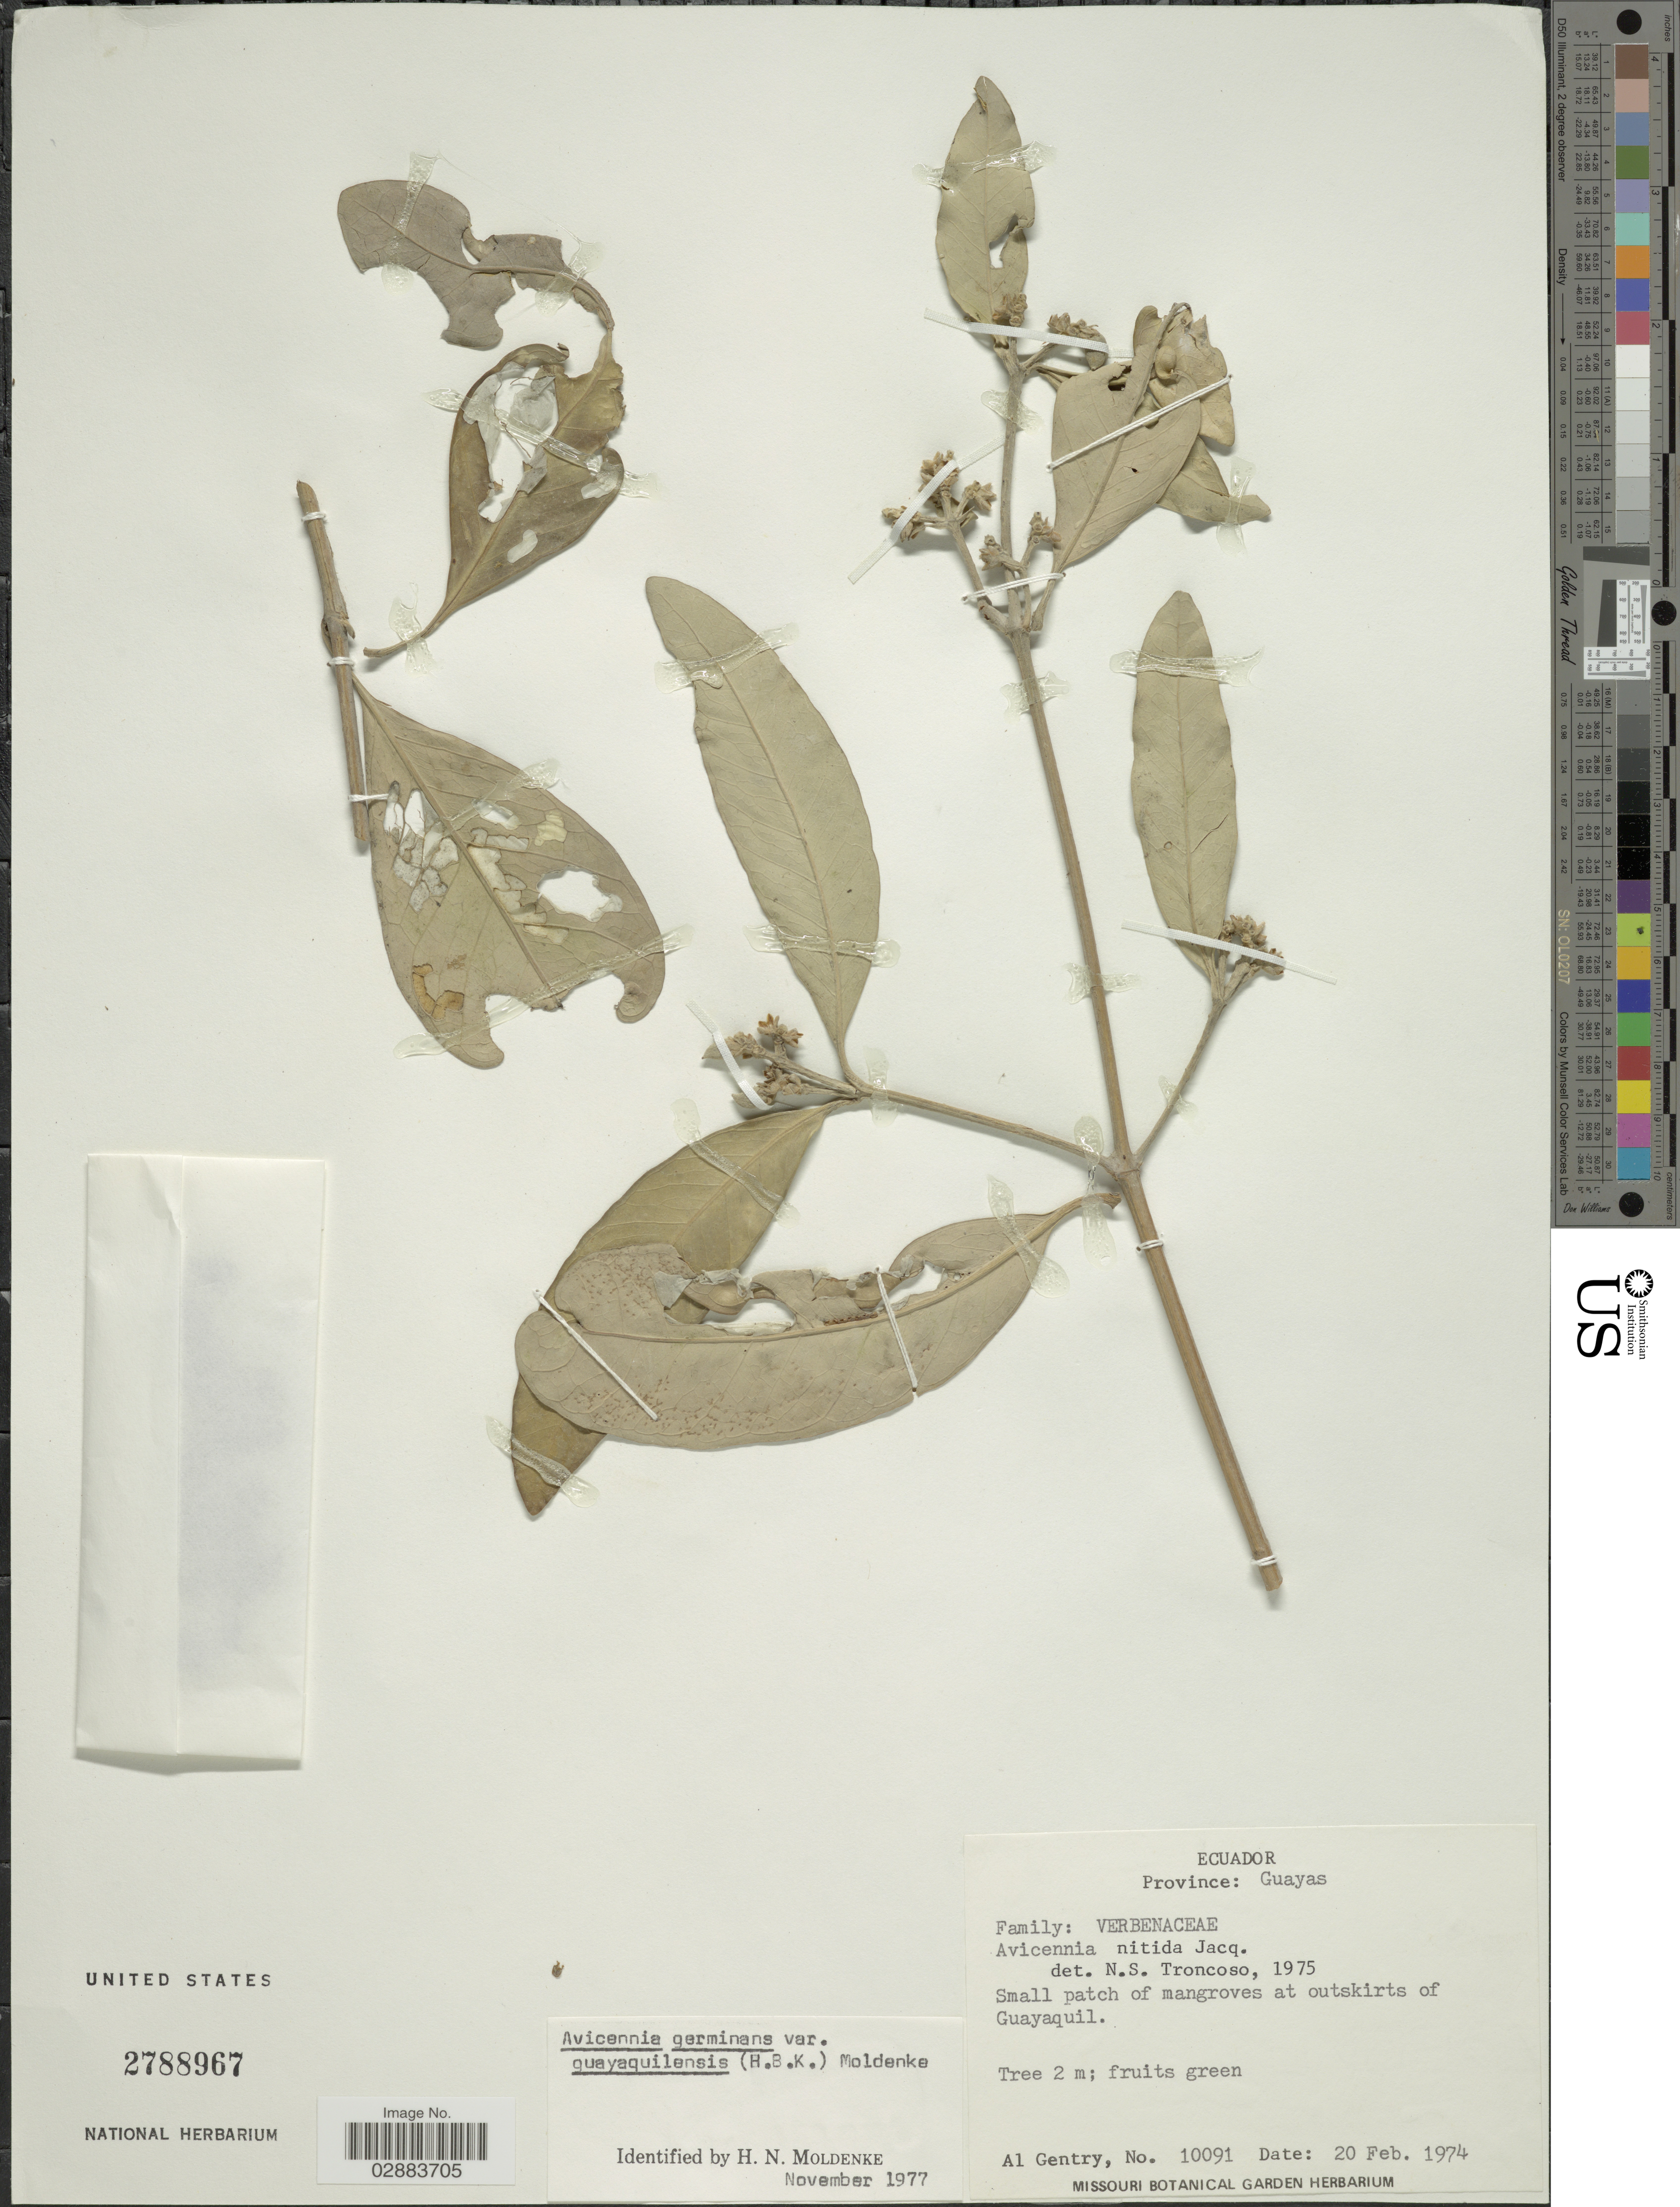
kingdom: Plantae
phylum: Tracheophyta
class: Magnoliopsida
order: Lamiales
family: Acanthaceae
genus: Avicennia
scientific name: Avicennia germinans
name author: (L.) L.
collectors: A. H. Gentry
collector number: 10091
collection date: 1974-02-20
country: Ecuador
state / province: Guayas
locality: Outskirts of Guayaquil.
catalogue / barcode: US 2788967